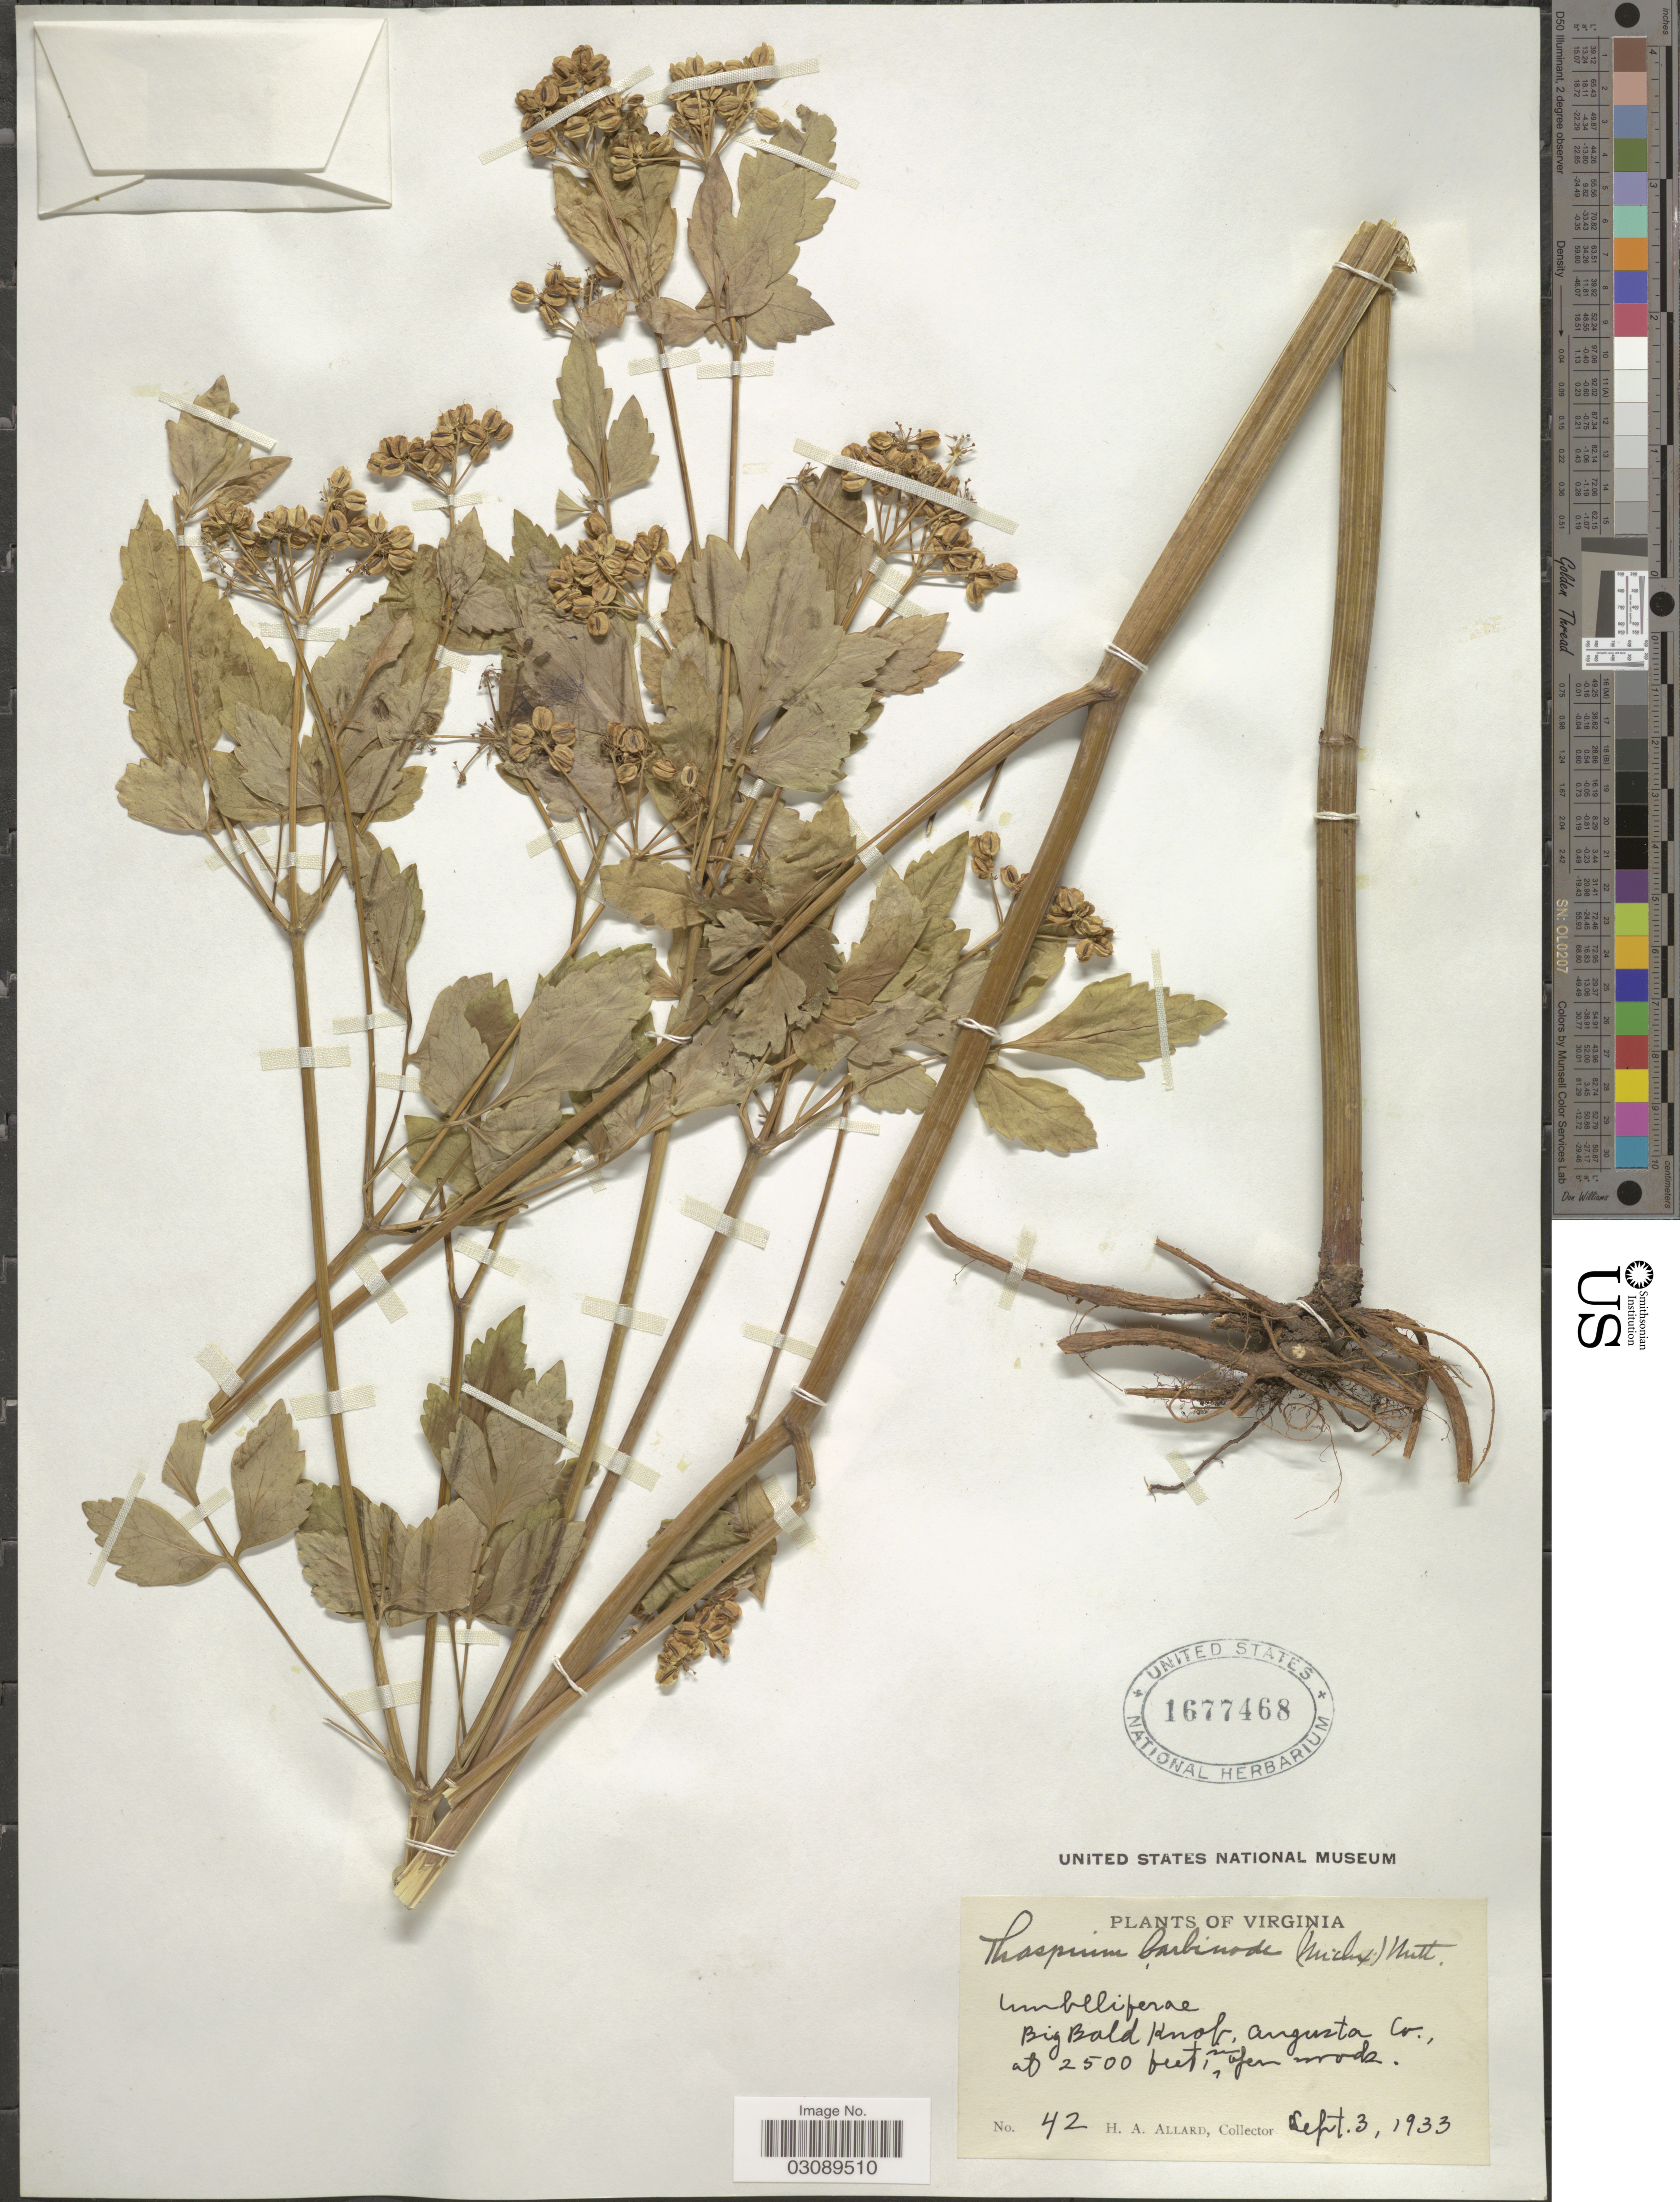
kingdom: Plantae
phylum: Tracheophyta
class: Magnoliopsida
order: Apiales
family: Apiaceae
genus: Thaspium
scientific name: Thaspium barbinode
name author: (Michx.) Nutt.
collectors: H. A. Allard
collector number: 42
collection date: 1933-09-03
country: United States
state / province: Virginia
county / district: Augusta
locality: Big Bald Knob, Augusta Co.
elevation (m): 762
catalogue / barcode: US 1677468